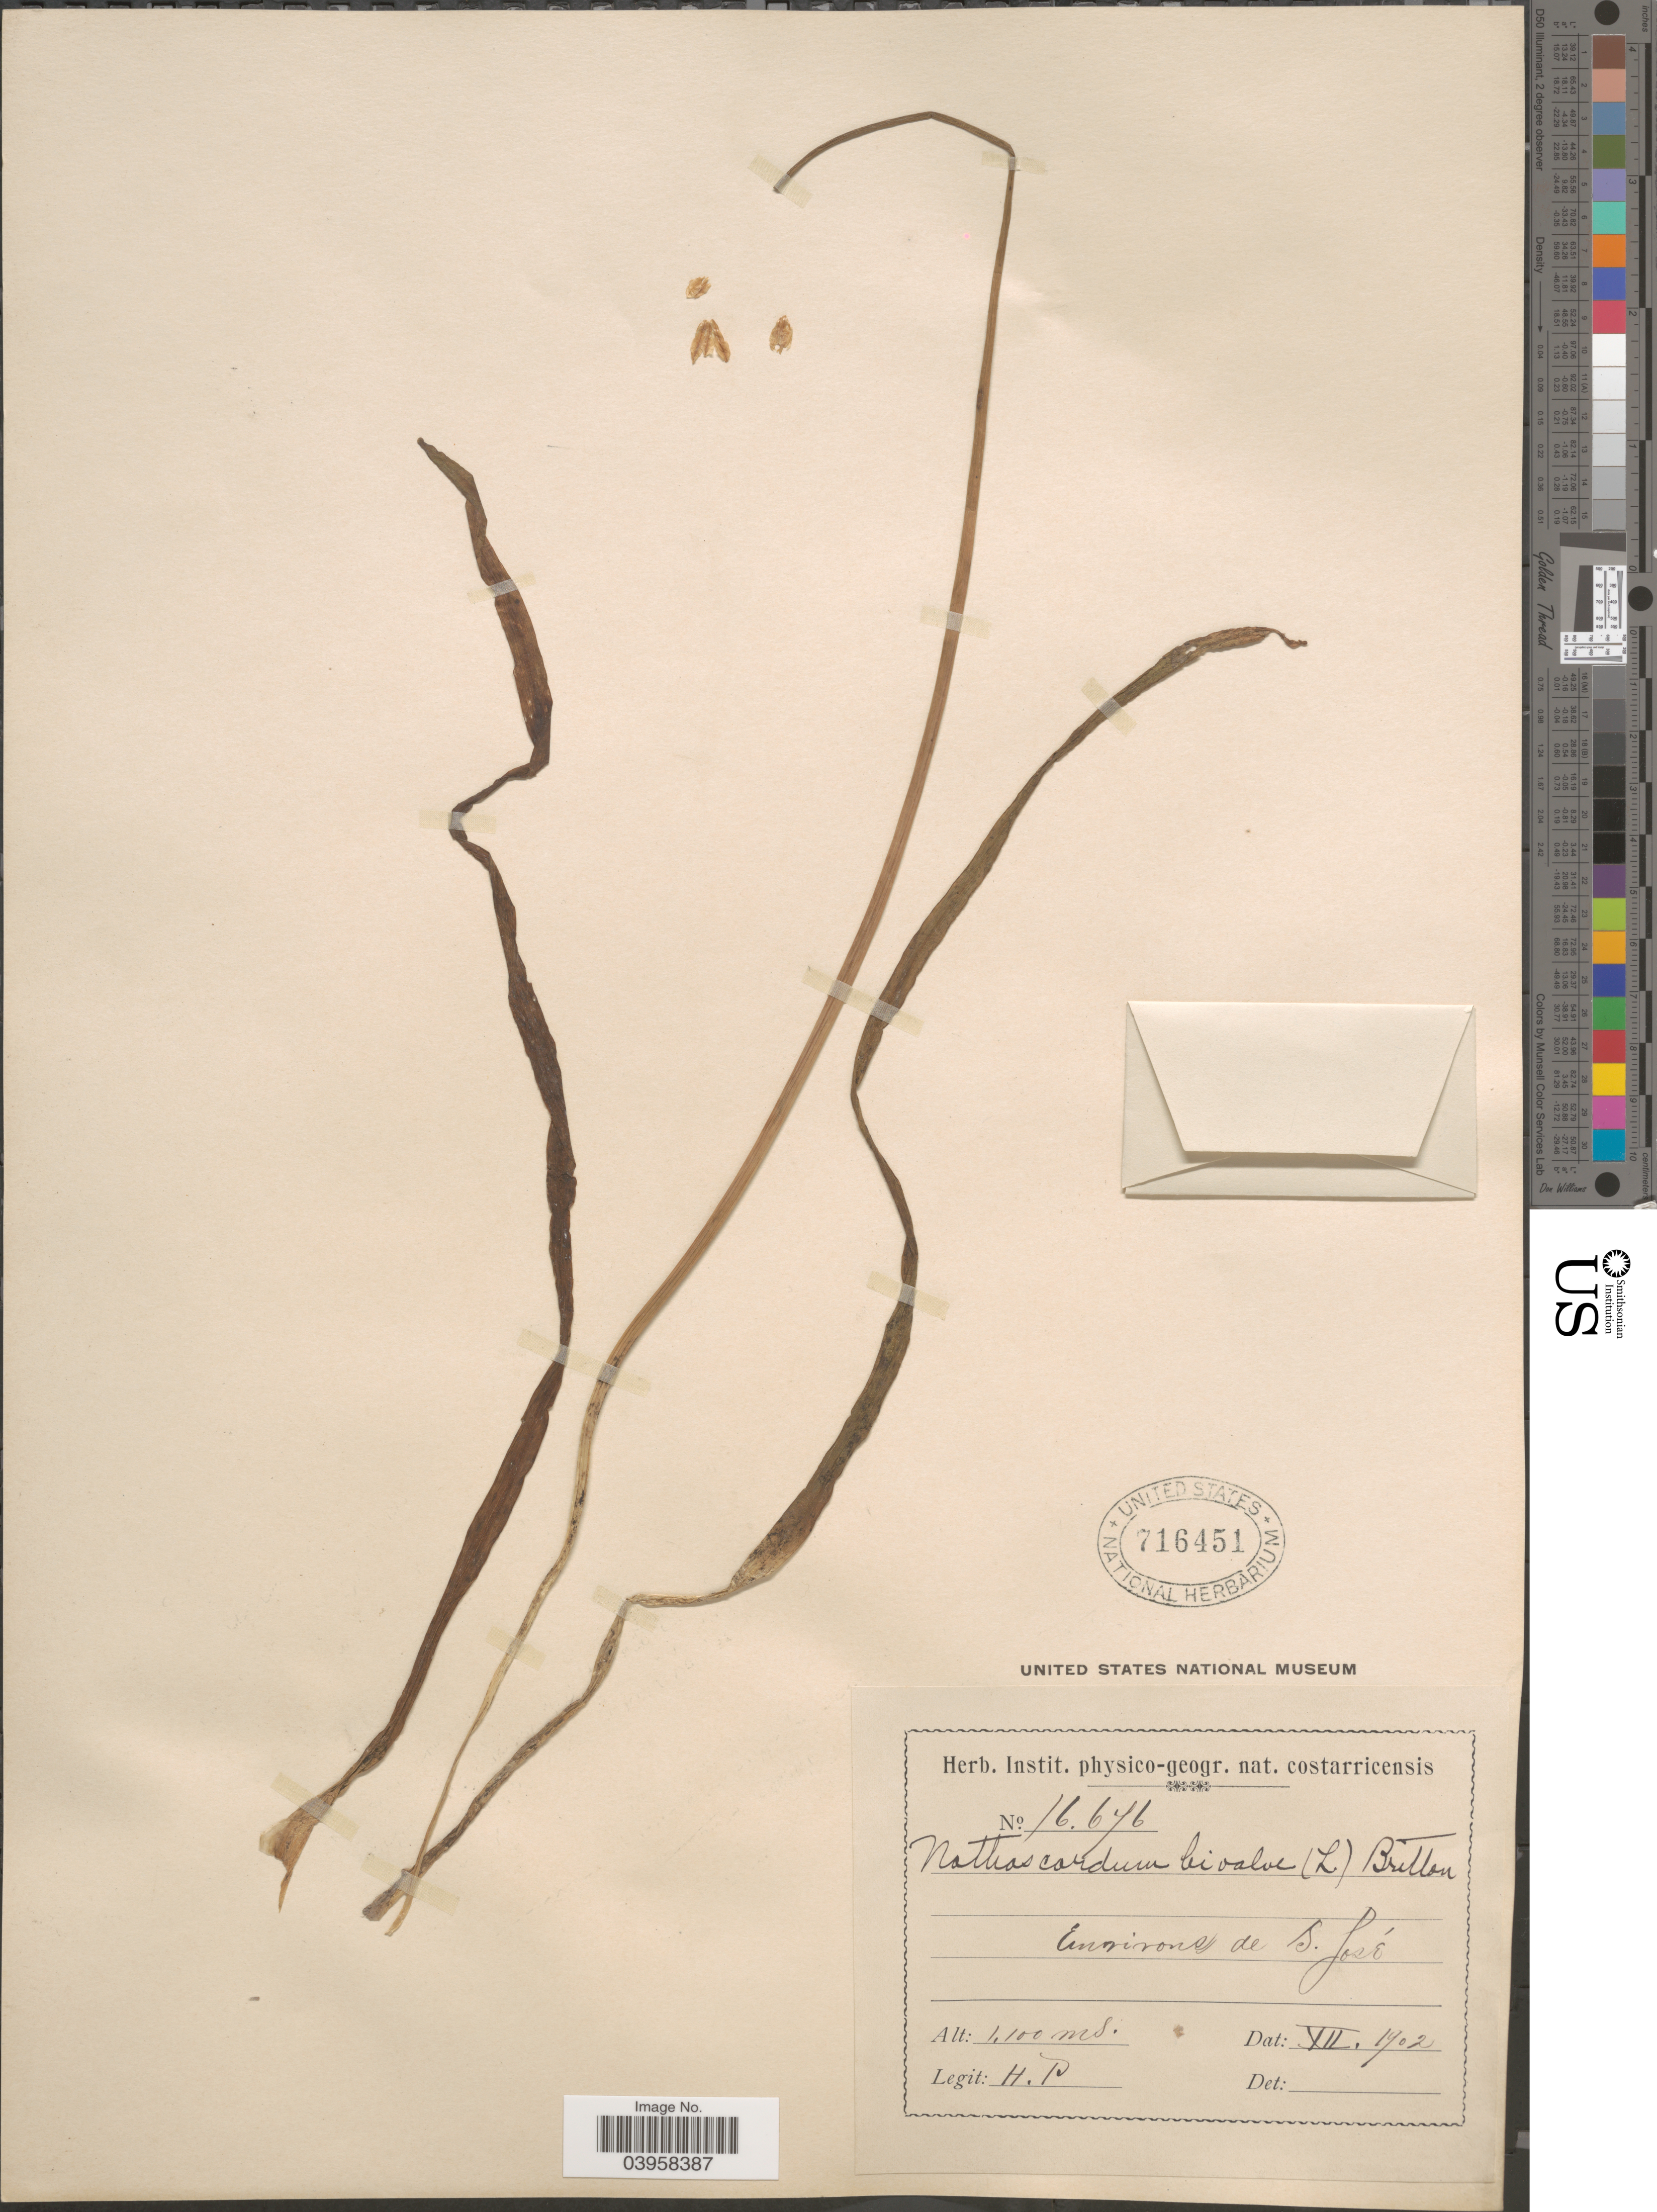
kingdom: Plantae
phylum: Tracheophyta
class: Liliopsida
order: Asparagales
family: Amaryllidaceae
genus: Nothoscordum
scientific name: Nothoscordum gracile var. gracile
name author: (Aiton) Stearn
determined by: Strong, Mark T., (BOT), Smithsonian Institution - National Museum of Natural History (UNITED STATES)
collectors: H. P.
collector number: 16676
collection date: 1902-12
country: Costa Rica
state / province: San José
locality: Environs de S. José.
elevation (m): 1100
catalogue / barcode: US 716451